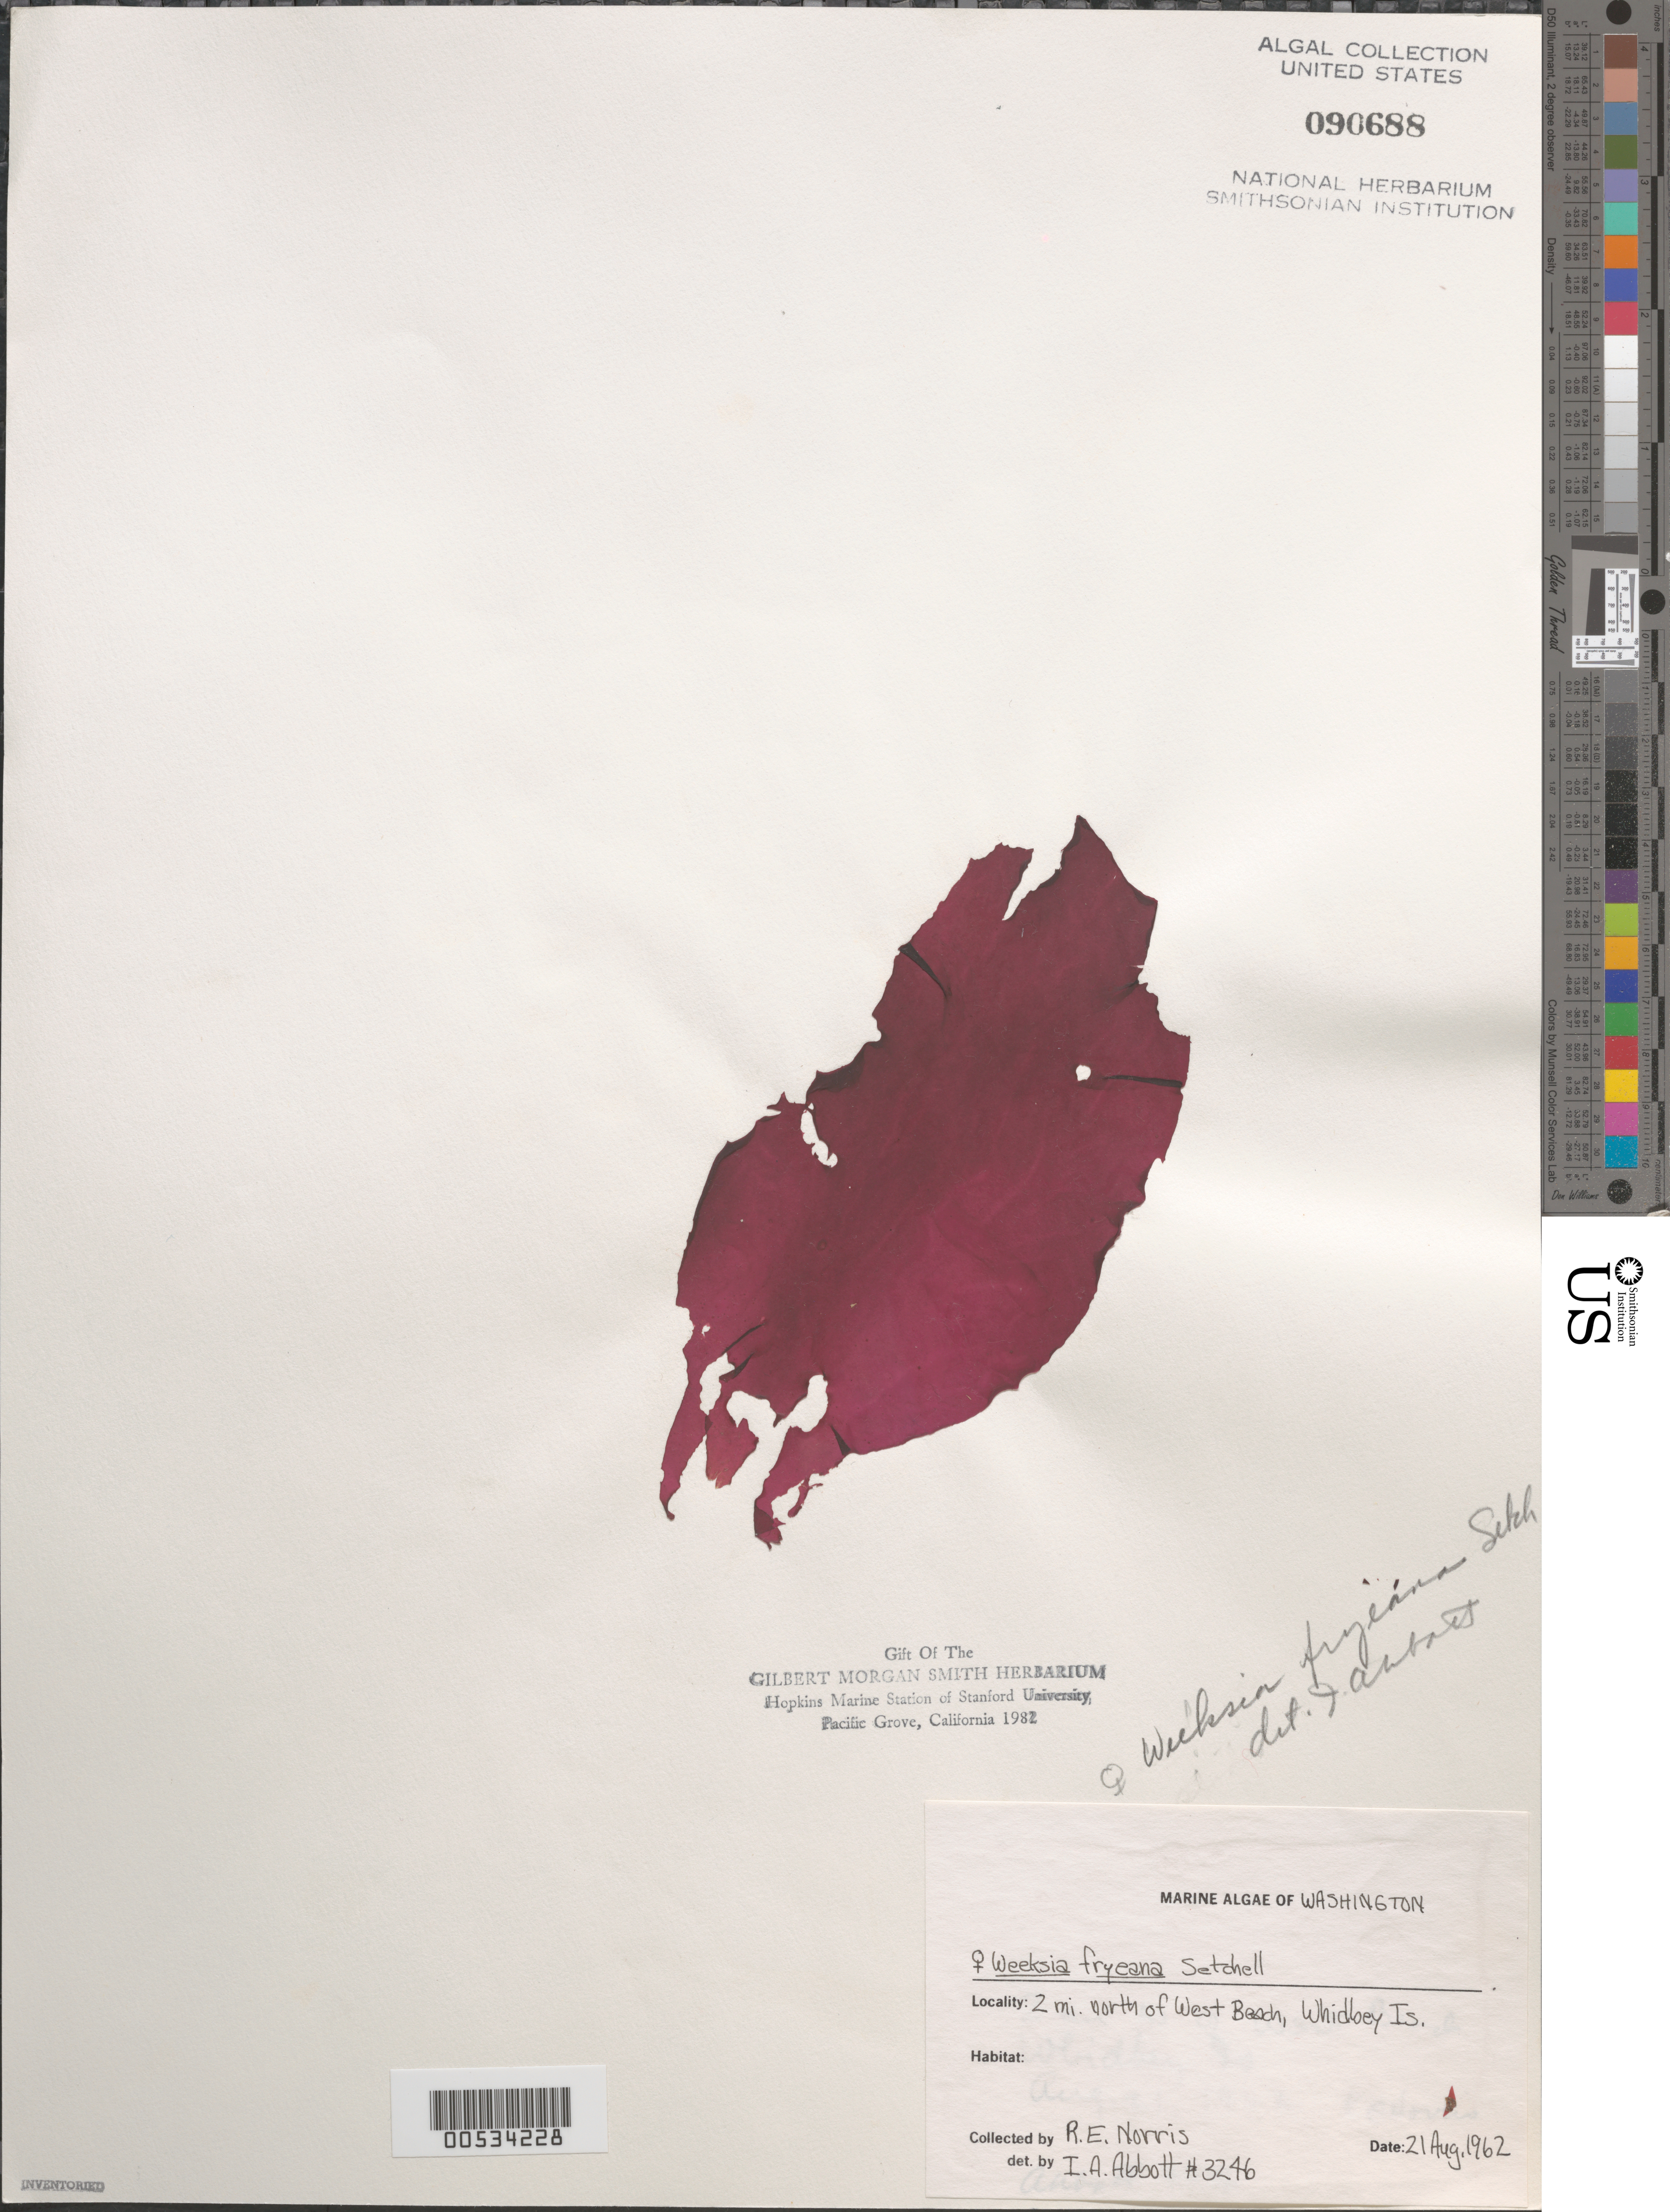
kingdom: Plantae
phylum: Rhodophyta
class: Florideophyceae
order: Gigartinales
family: Dumontiaceae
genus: Weeksia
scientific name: Weeksia coccinea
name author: (Harv.) S.C. Lindstrom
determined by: Algae name updating Project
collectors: R. E. Norris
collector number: IAA 3246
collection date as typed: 21 Aug 1962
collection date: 1962-08-21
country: United States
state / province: Washington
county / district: Island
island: Whidbey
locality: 2 miles north of West Beach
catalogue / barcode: US 90688